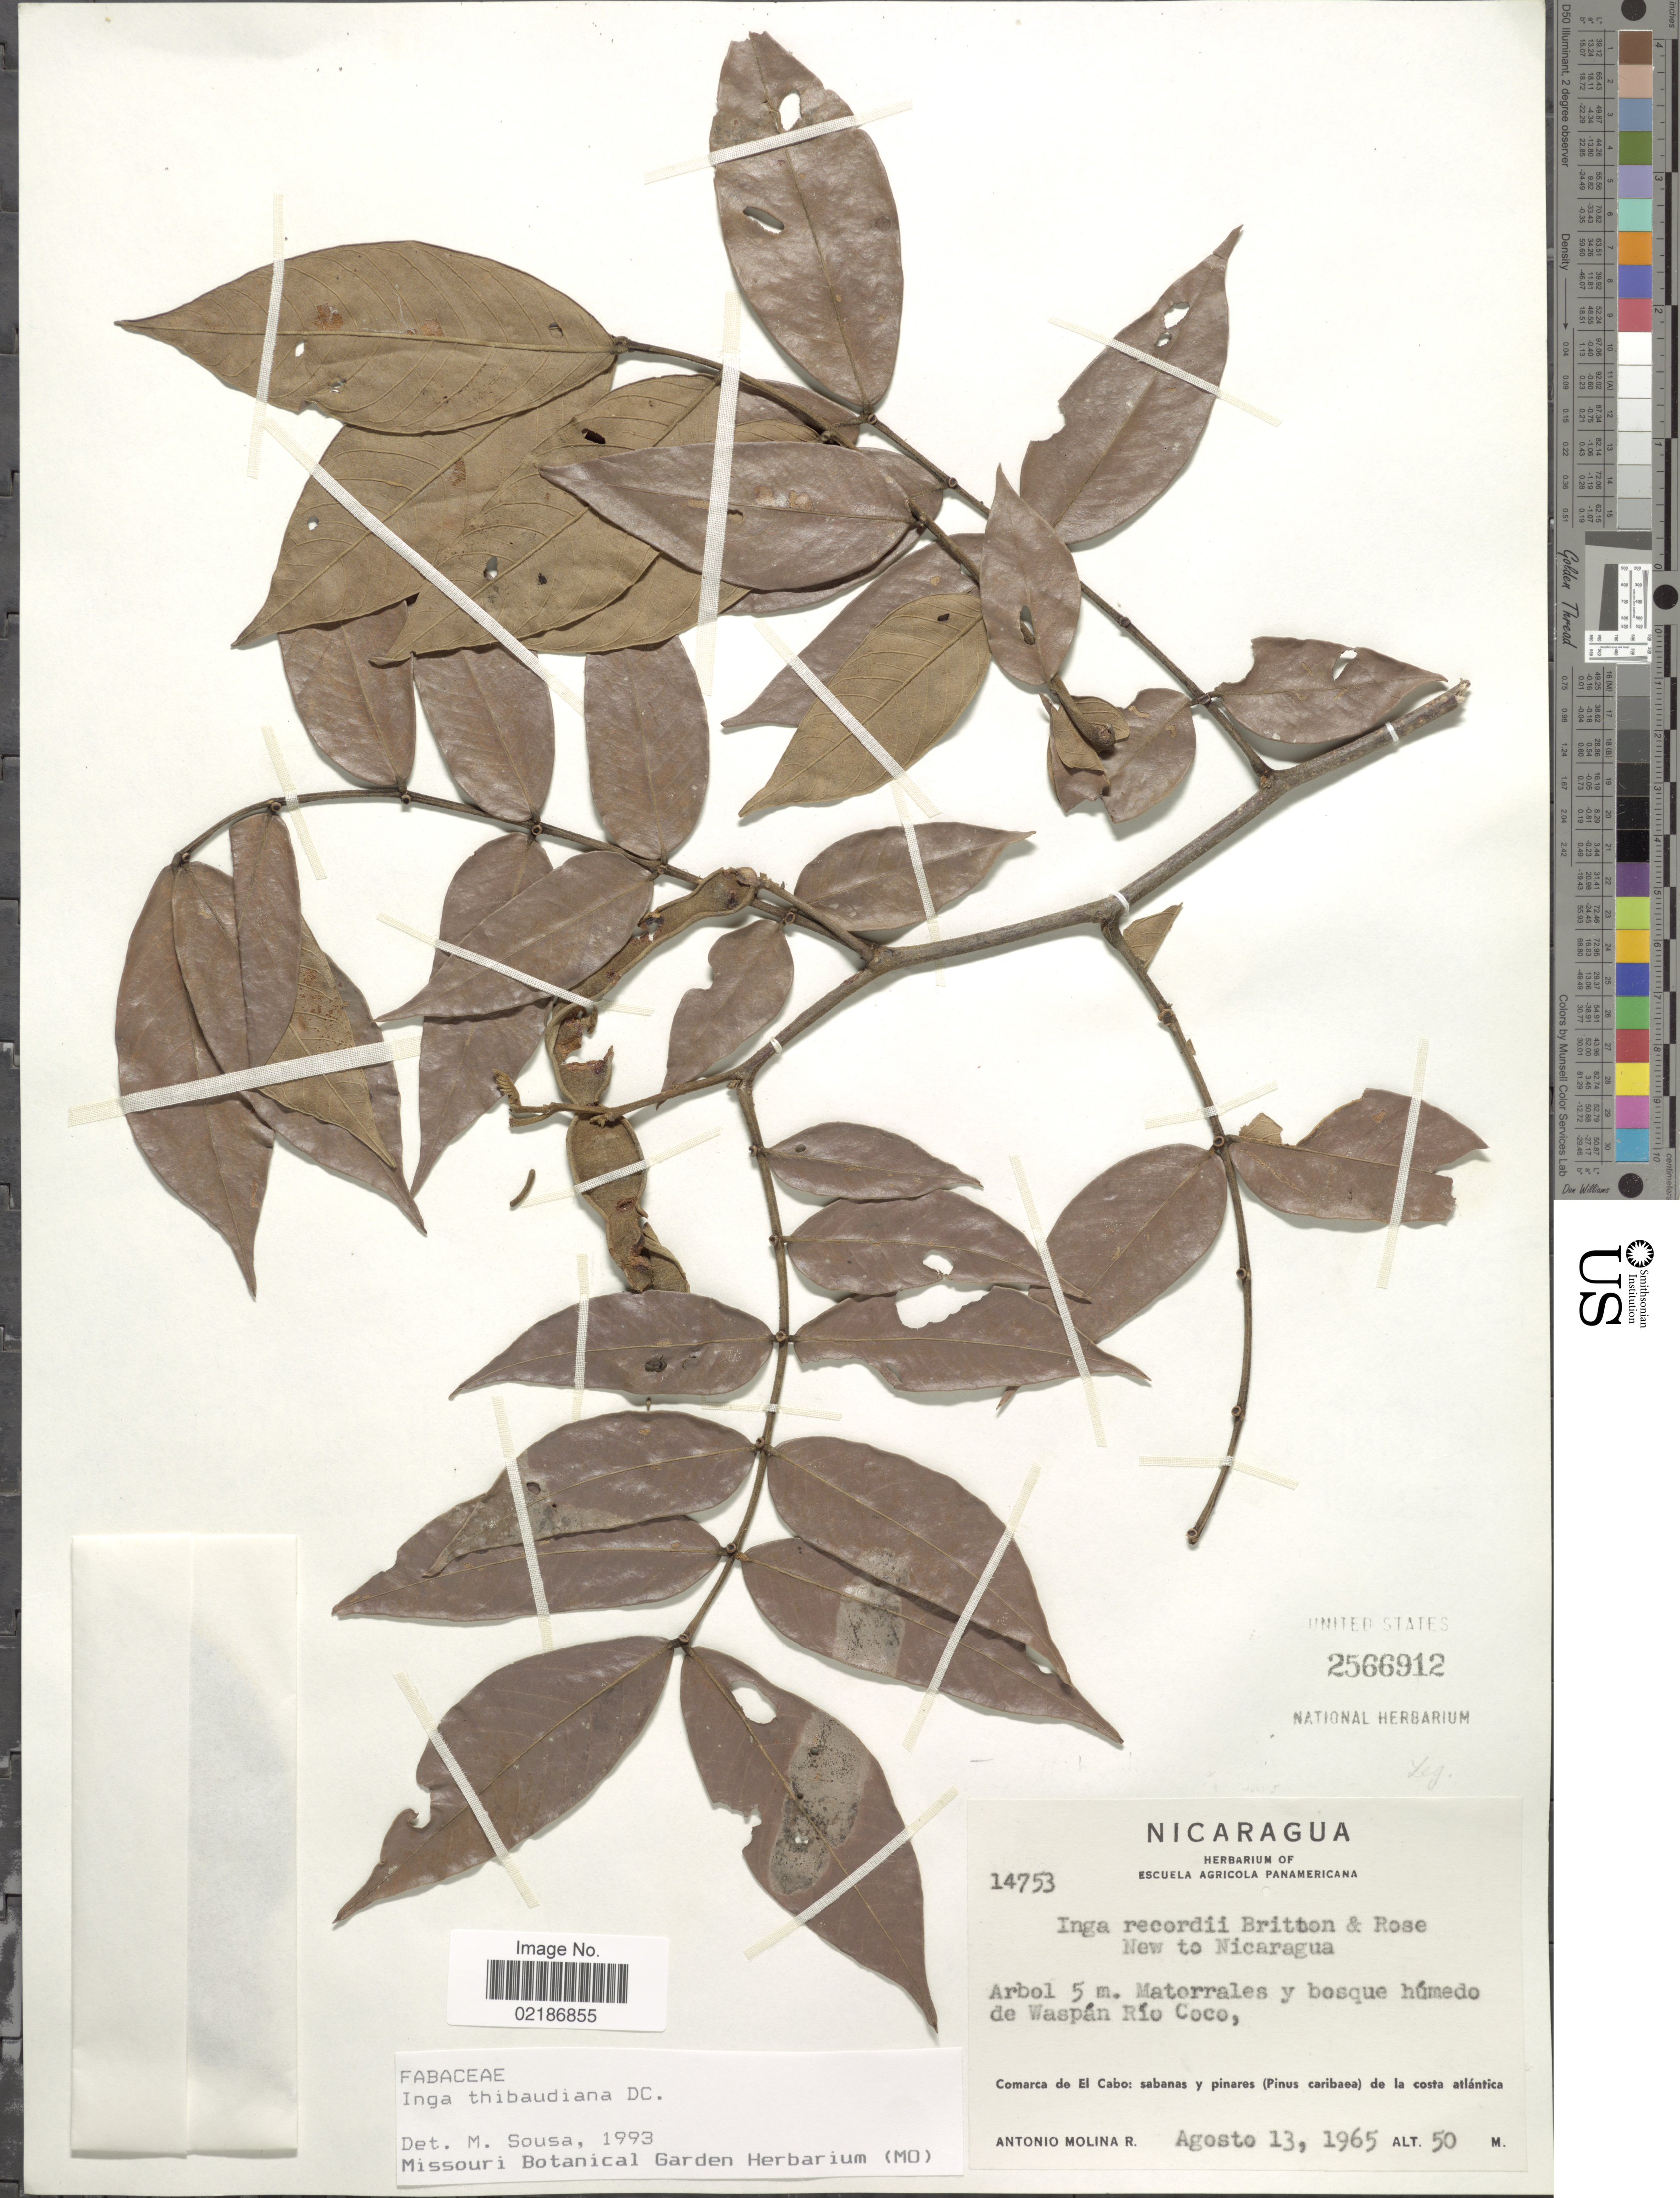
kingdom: Plantae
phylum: Tracheophyta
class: Magnoliopsida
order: Fabales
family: Fabaceae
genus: Inga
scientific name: Inga thibaudiana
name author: DC.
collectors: A. Molina R.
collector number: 14753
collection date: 1965-08-13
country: Nicaragua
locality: Matorrales y bosque humedo de Waspan Rio Coco, Comarca de El Cabo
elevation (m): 50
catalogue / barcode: US 2566912